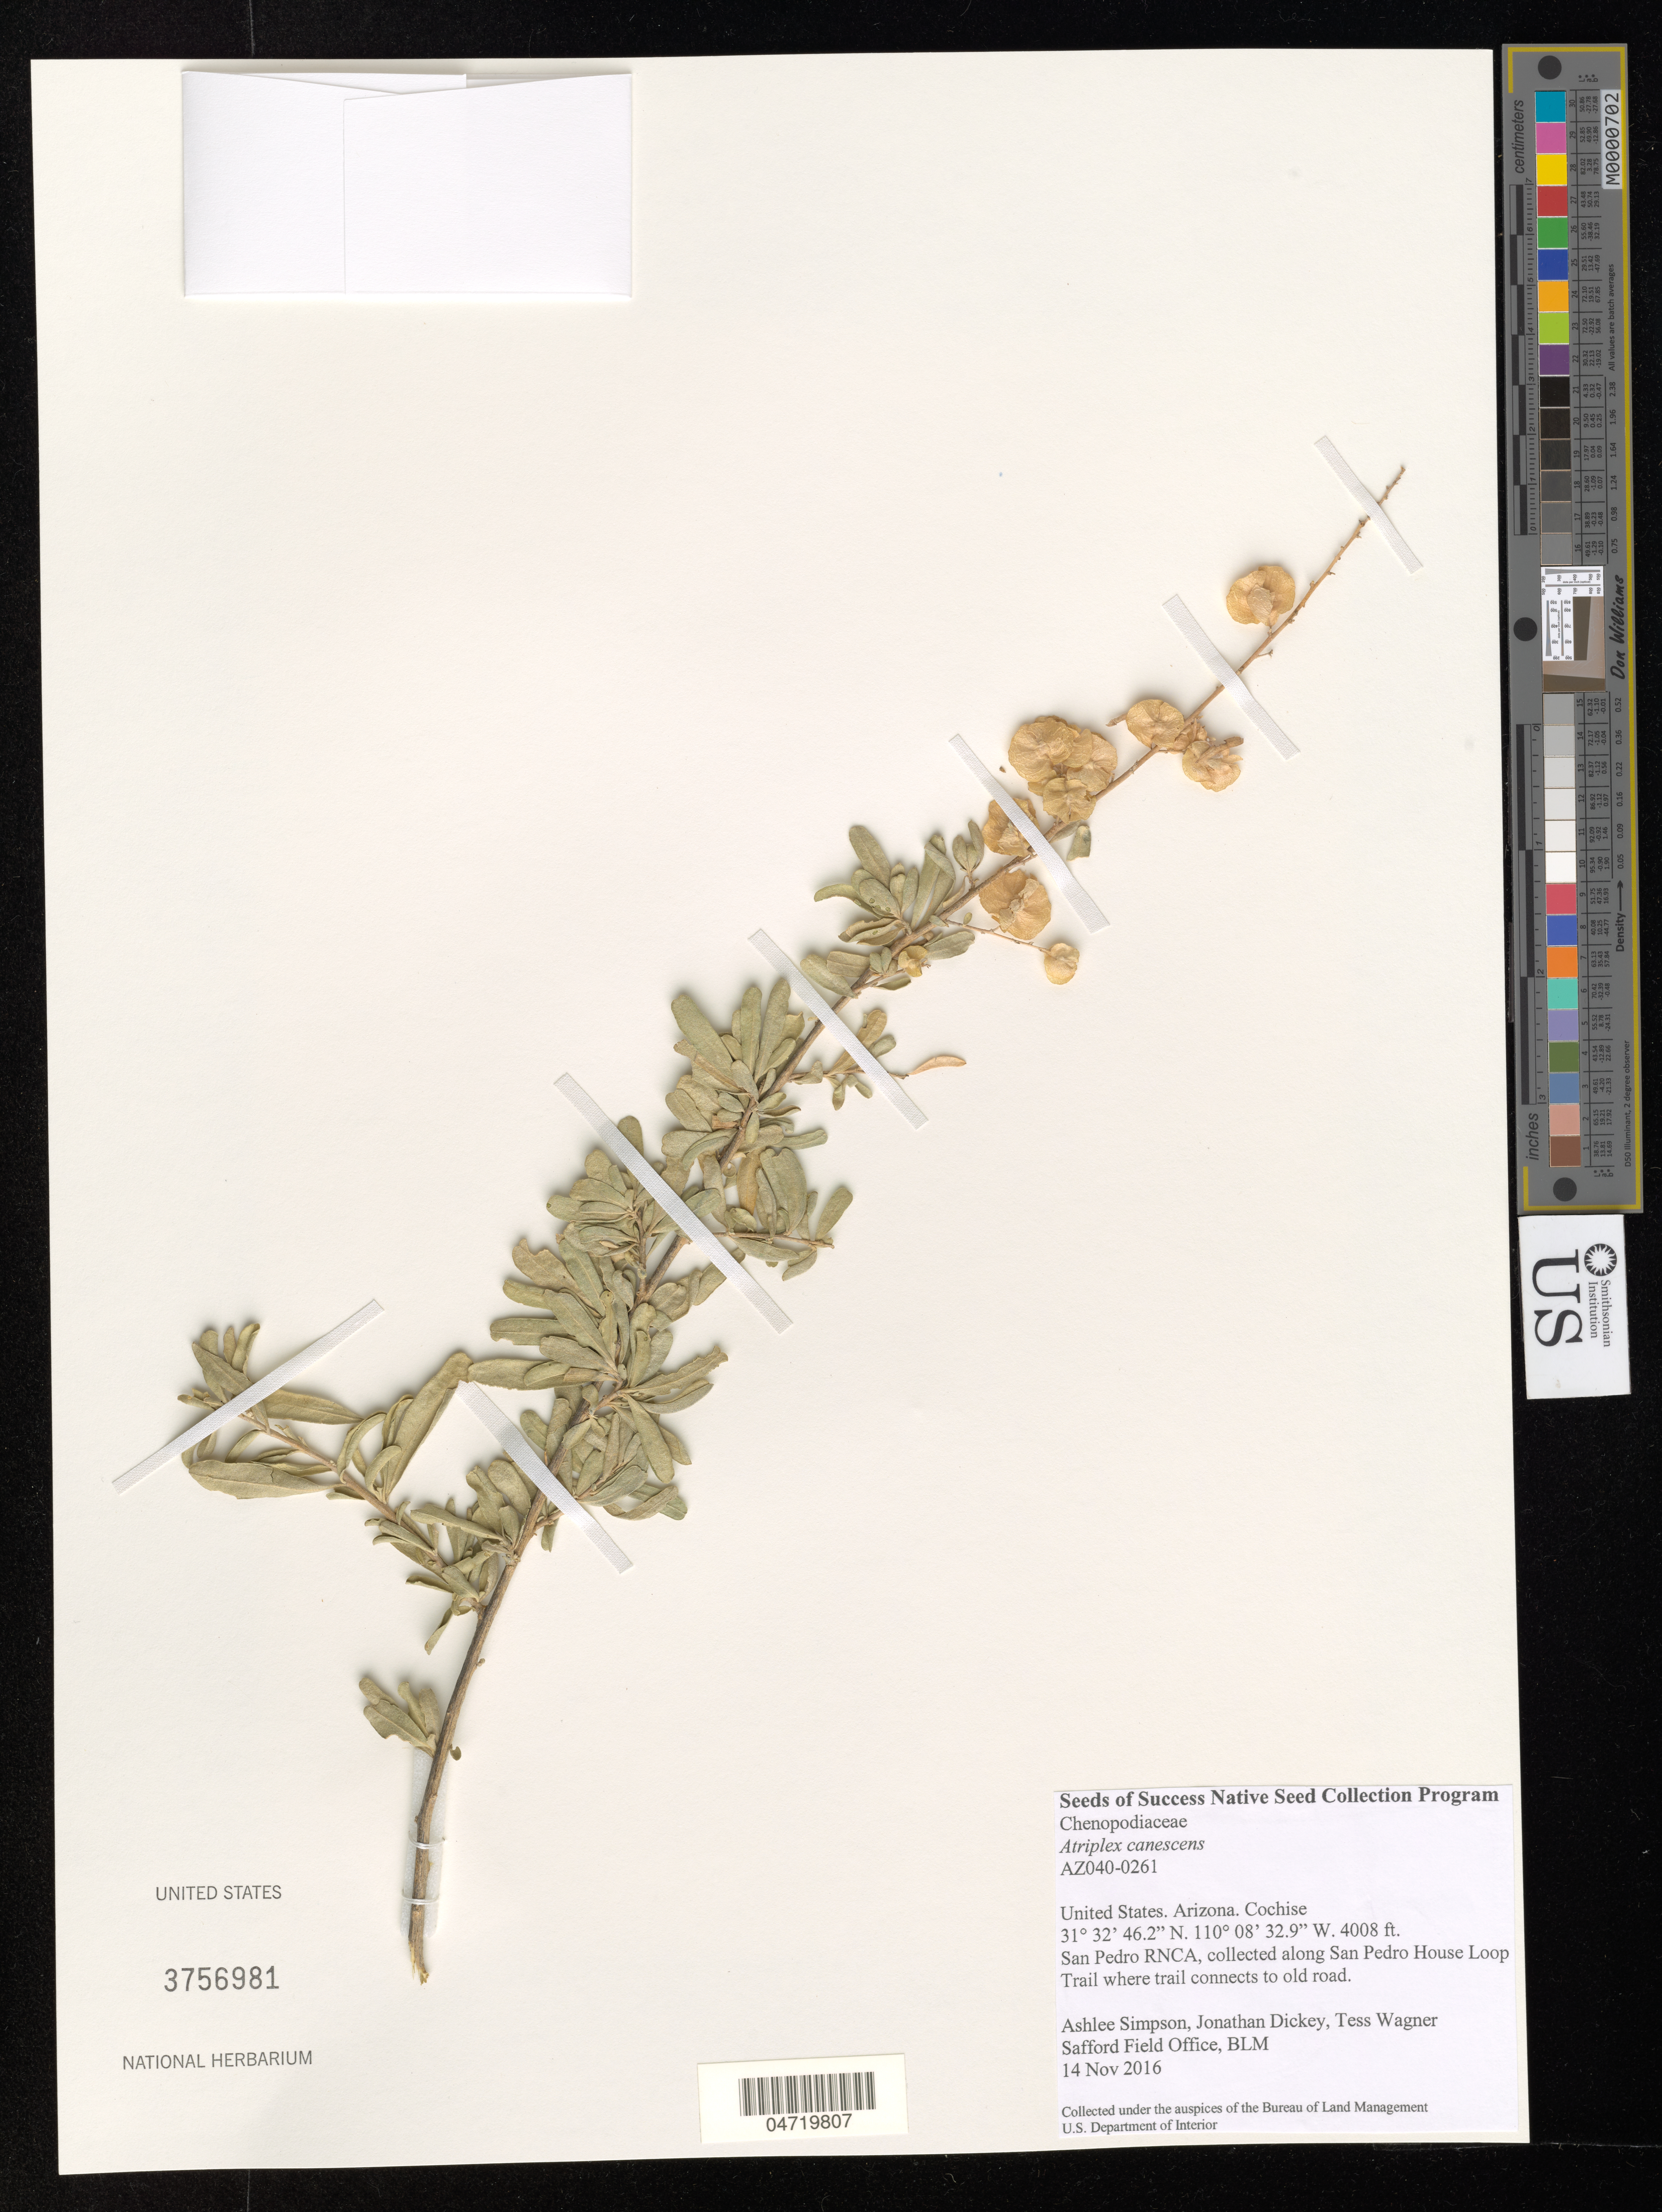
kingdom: Plantae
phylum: Tracheophyta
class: Magnoliopsida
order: Caryophyllales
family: Amaranthaceae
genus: Atriplex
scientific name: Atriplex canescens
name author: (Pursh) Nutt.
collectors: A. Simpson, J. Dickey & T. Wagner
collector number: AZ040-0261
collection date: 2016-11-14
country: United States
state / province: Arizona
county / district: Cochise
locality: San Pedro Riparian National Conservation Area, San Pedro House Loop Trail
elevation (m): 1222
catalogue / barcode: US 3756981